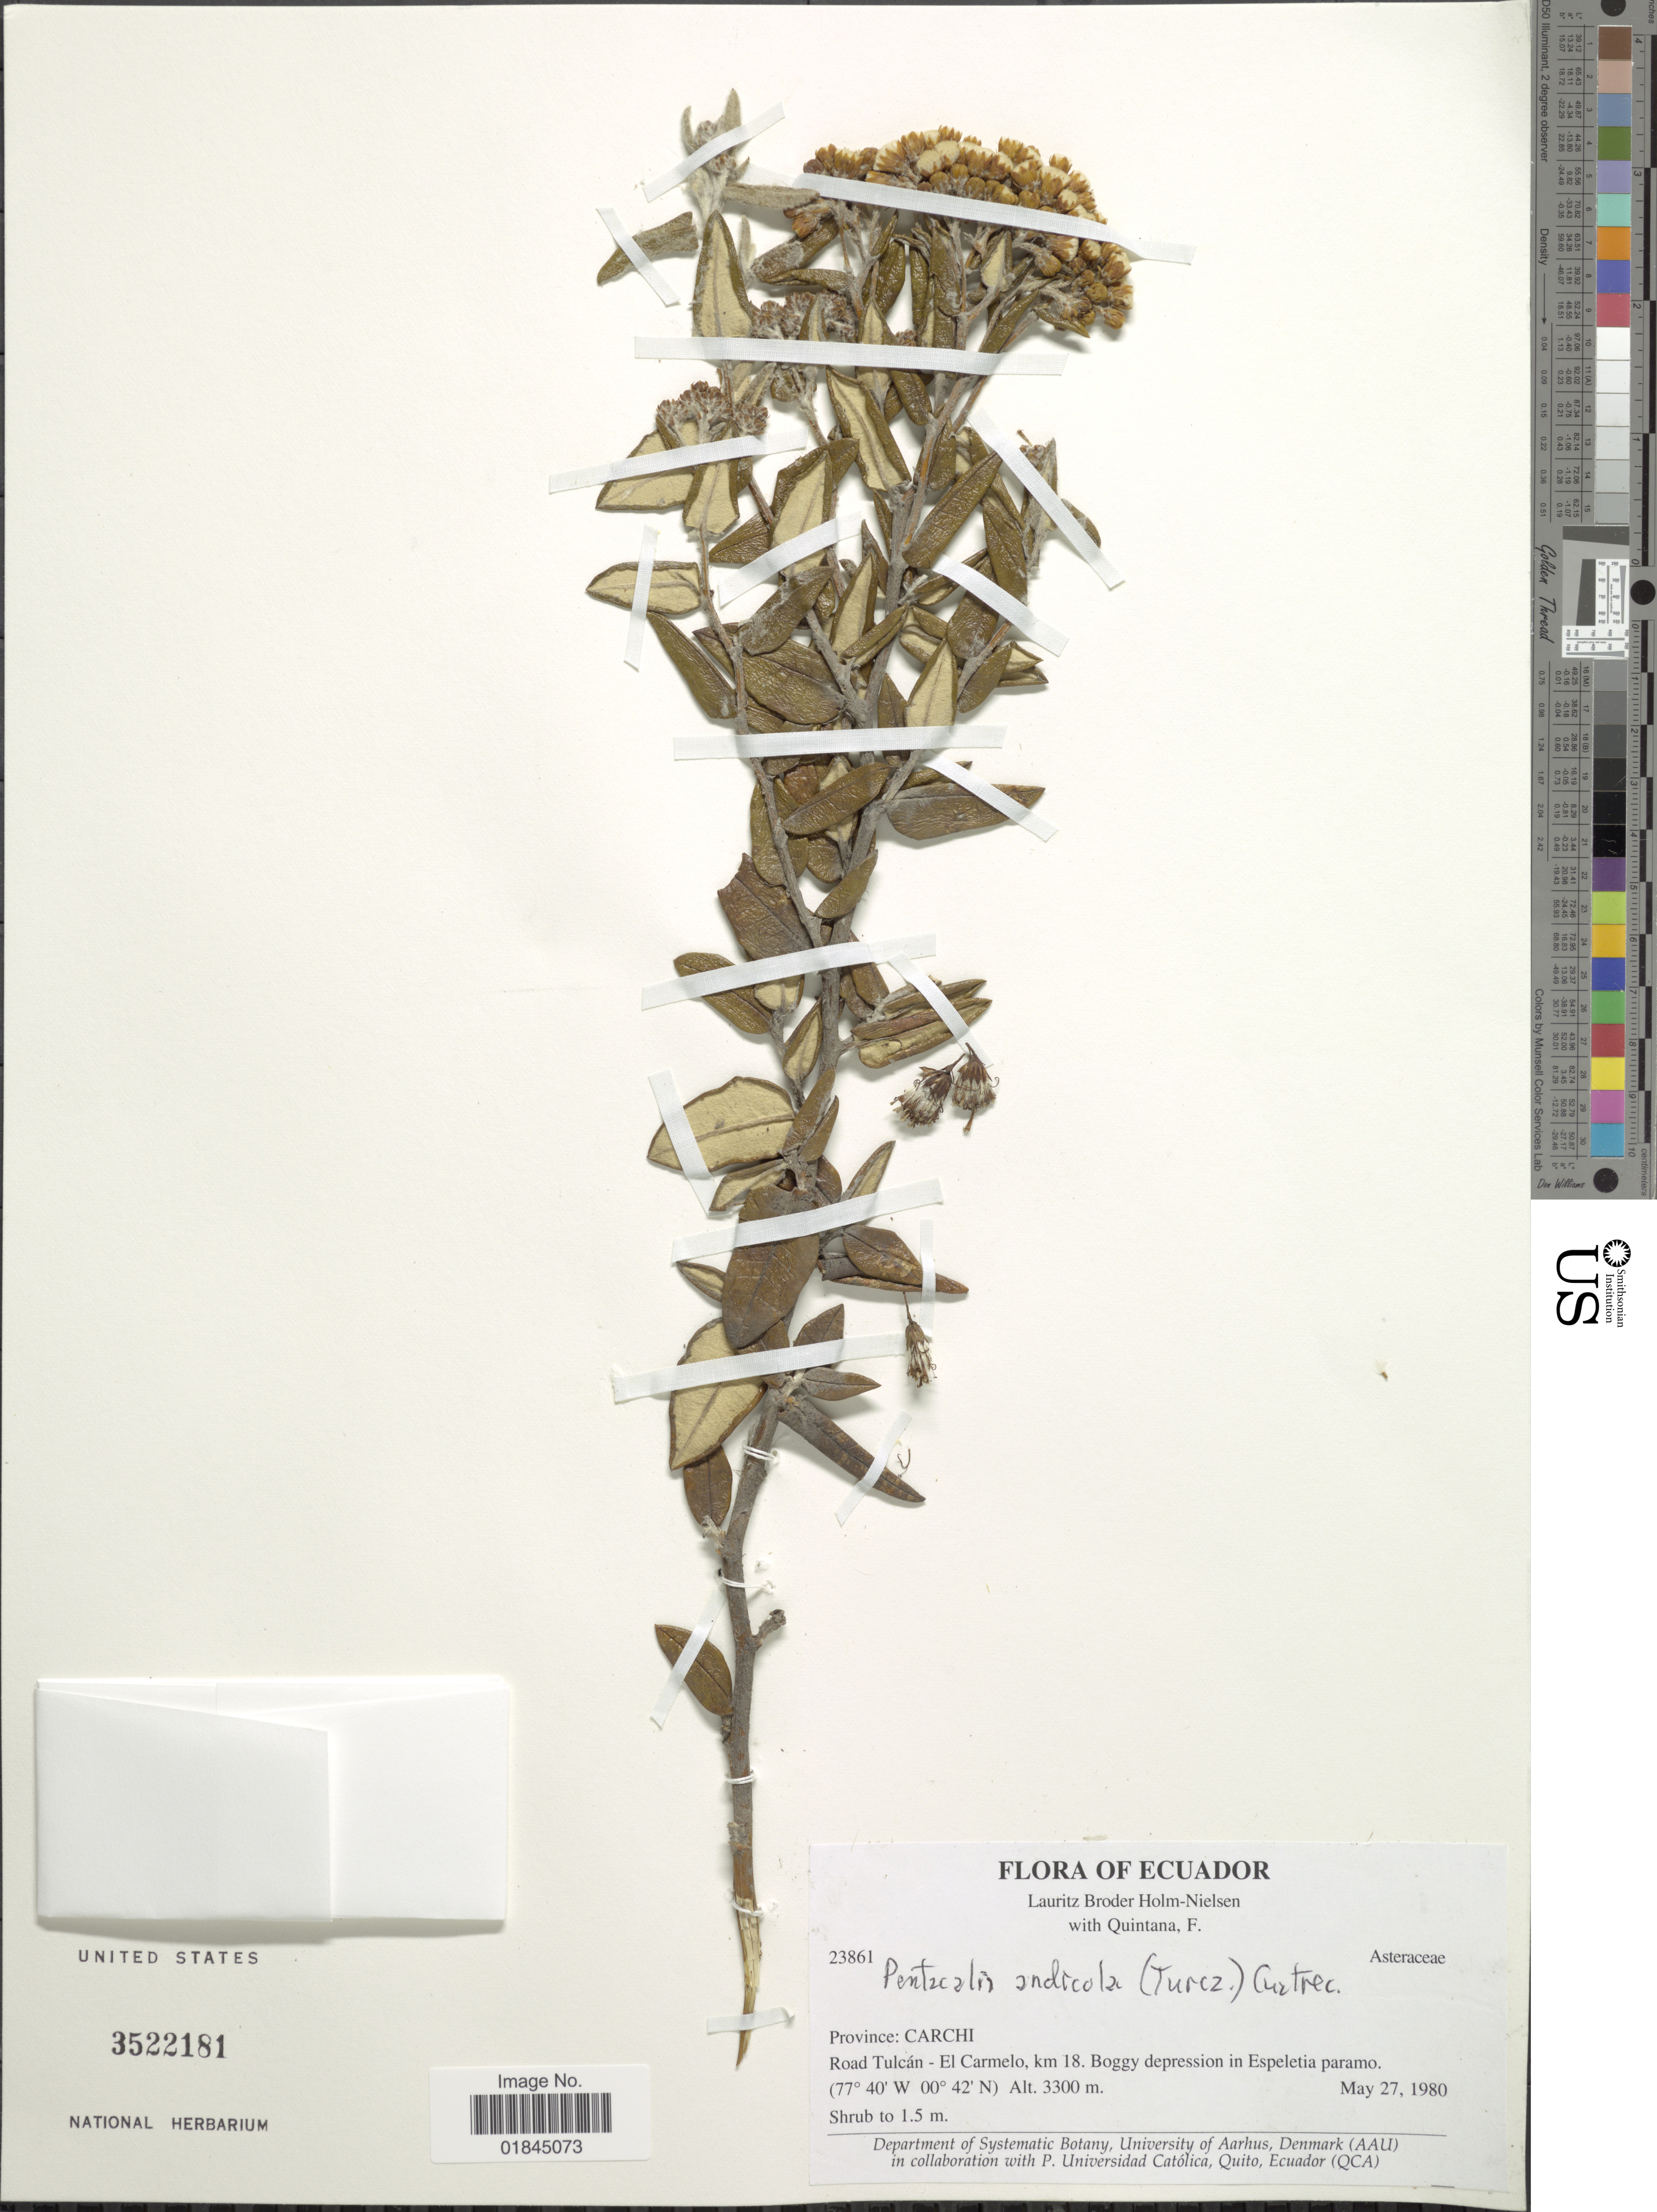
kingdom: Plantae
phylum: Tracheophyta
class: Magnoliopsida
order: Asterales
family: Asteraceae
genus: Pentacalia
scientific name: Pentacalia andicola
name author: (Turcz.) Cuatrec.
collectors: L. B. Holm-Nielsen & F. Quintana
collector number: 23861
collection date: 1980-05-27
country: Ecuador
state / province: Carchi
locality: Road Tulcan - El Carmelo, km 18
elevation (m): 3300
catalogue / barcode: US 3522181